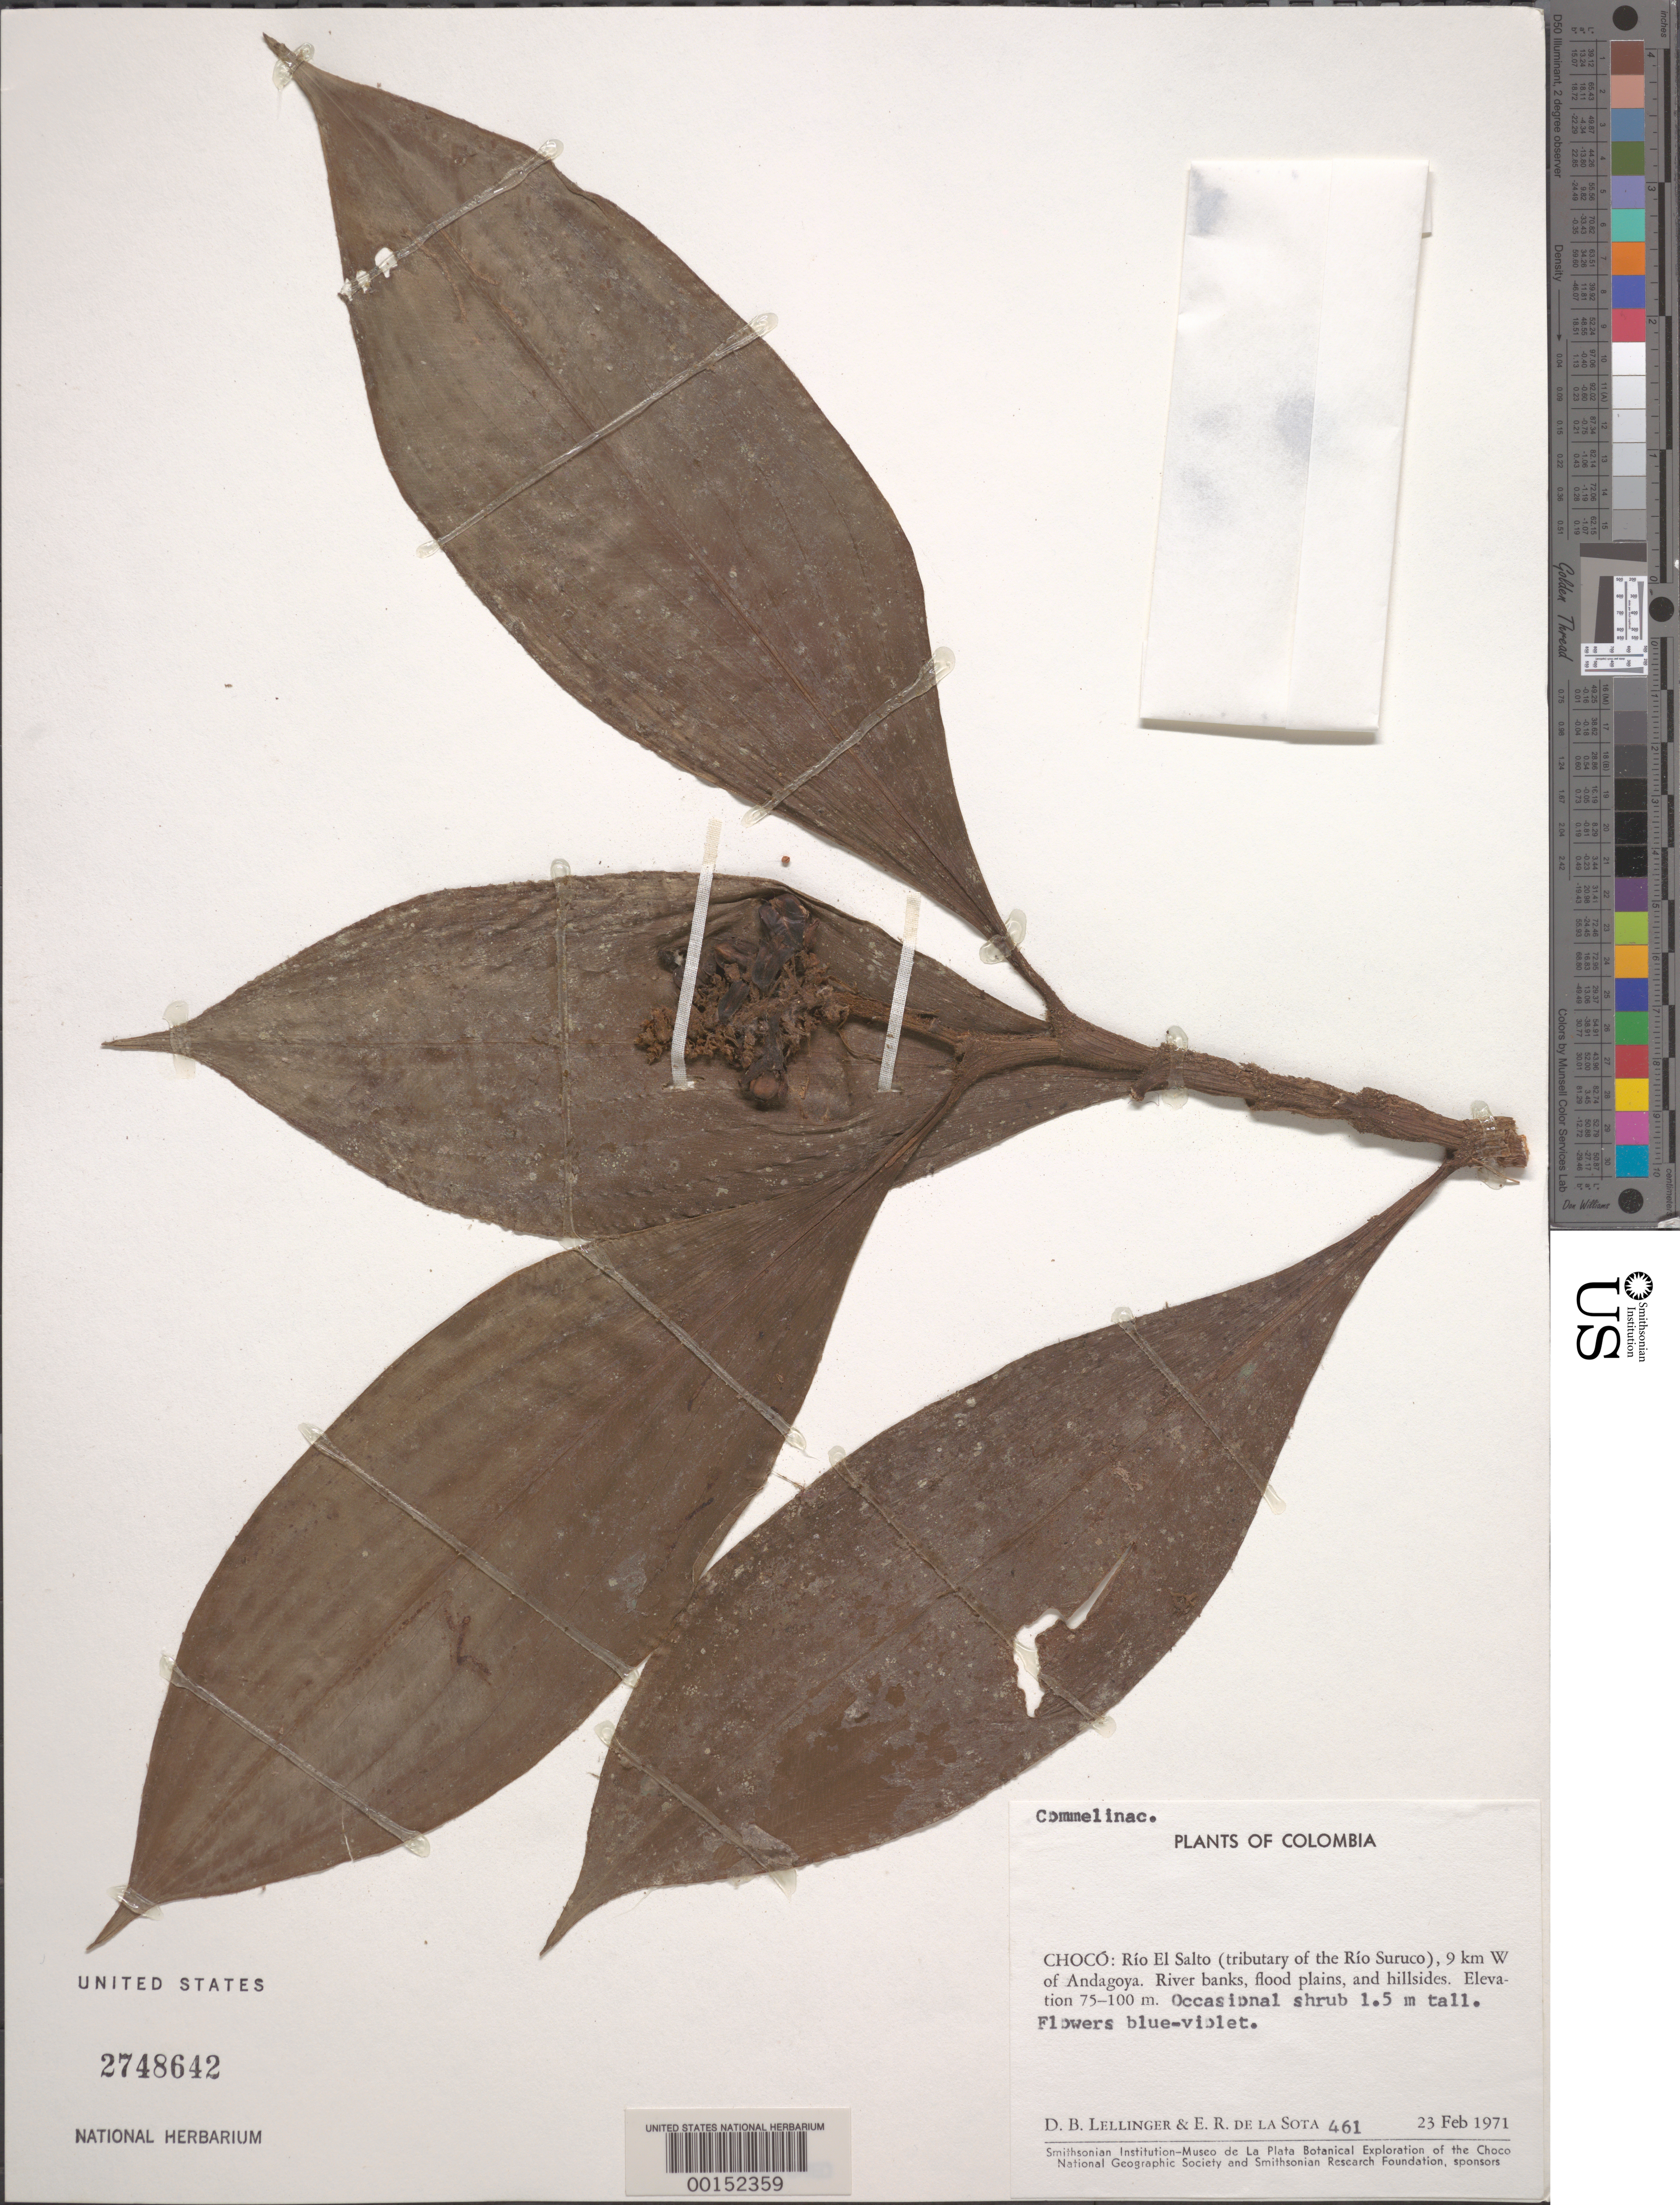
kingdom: Plantae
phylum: Tracheophyta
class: Liliopsida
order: Commelinales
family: Commelinaceae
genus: Dichorisandra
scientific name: Dichorisandra bonitana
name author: Philipson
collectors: D. B. Lellinger & E. R. de la Sota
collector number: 461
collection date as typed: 23 Feb 1971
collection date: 1971-02-23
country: Colombia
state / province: Chocó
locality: Rio el Salto, W of Andagoya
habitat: Riverbanks, flood plains and hillsides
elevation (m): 75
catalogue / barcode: US 2748642